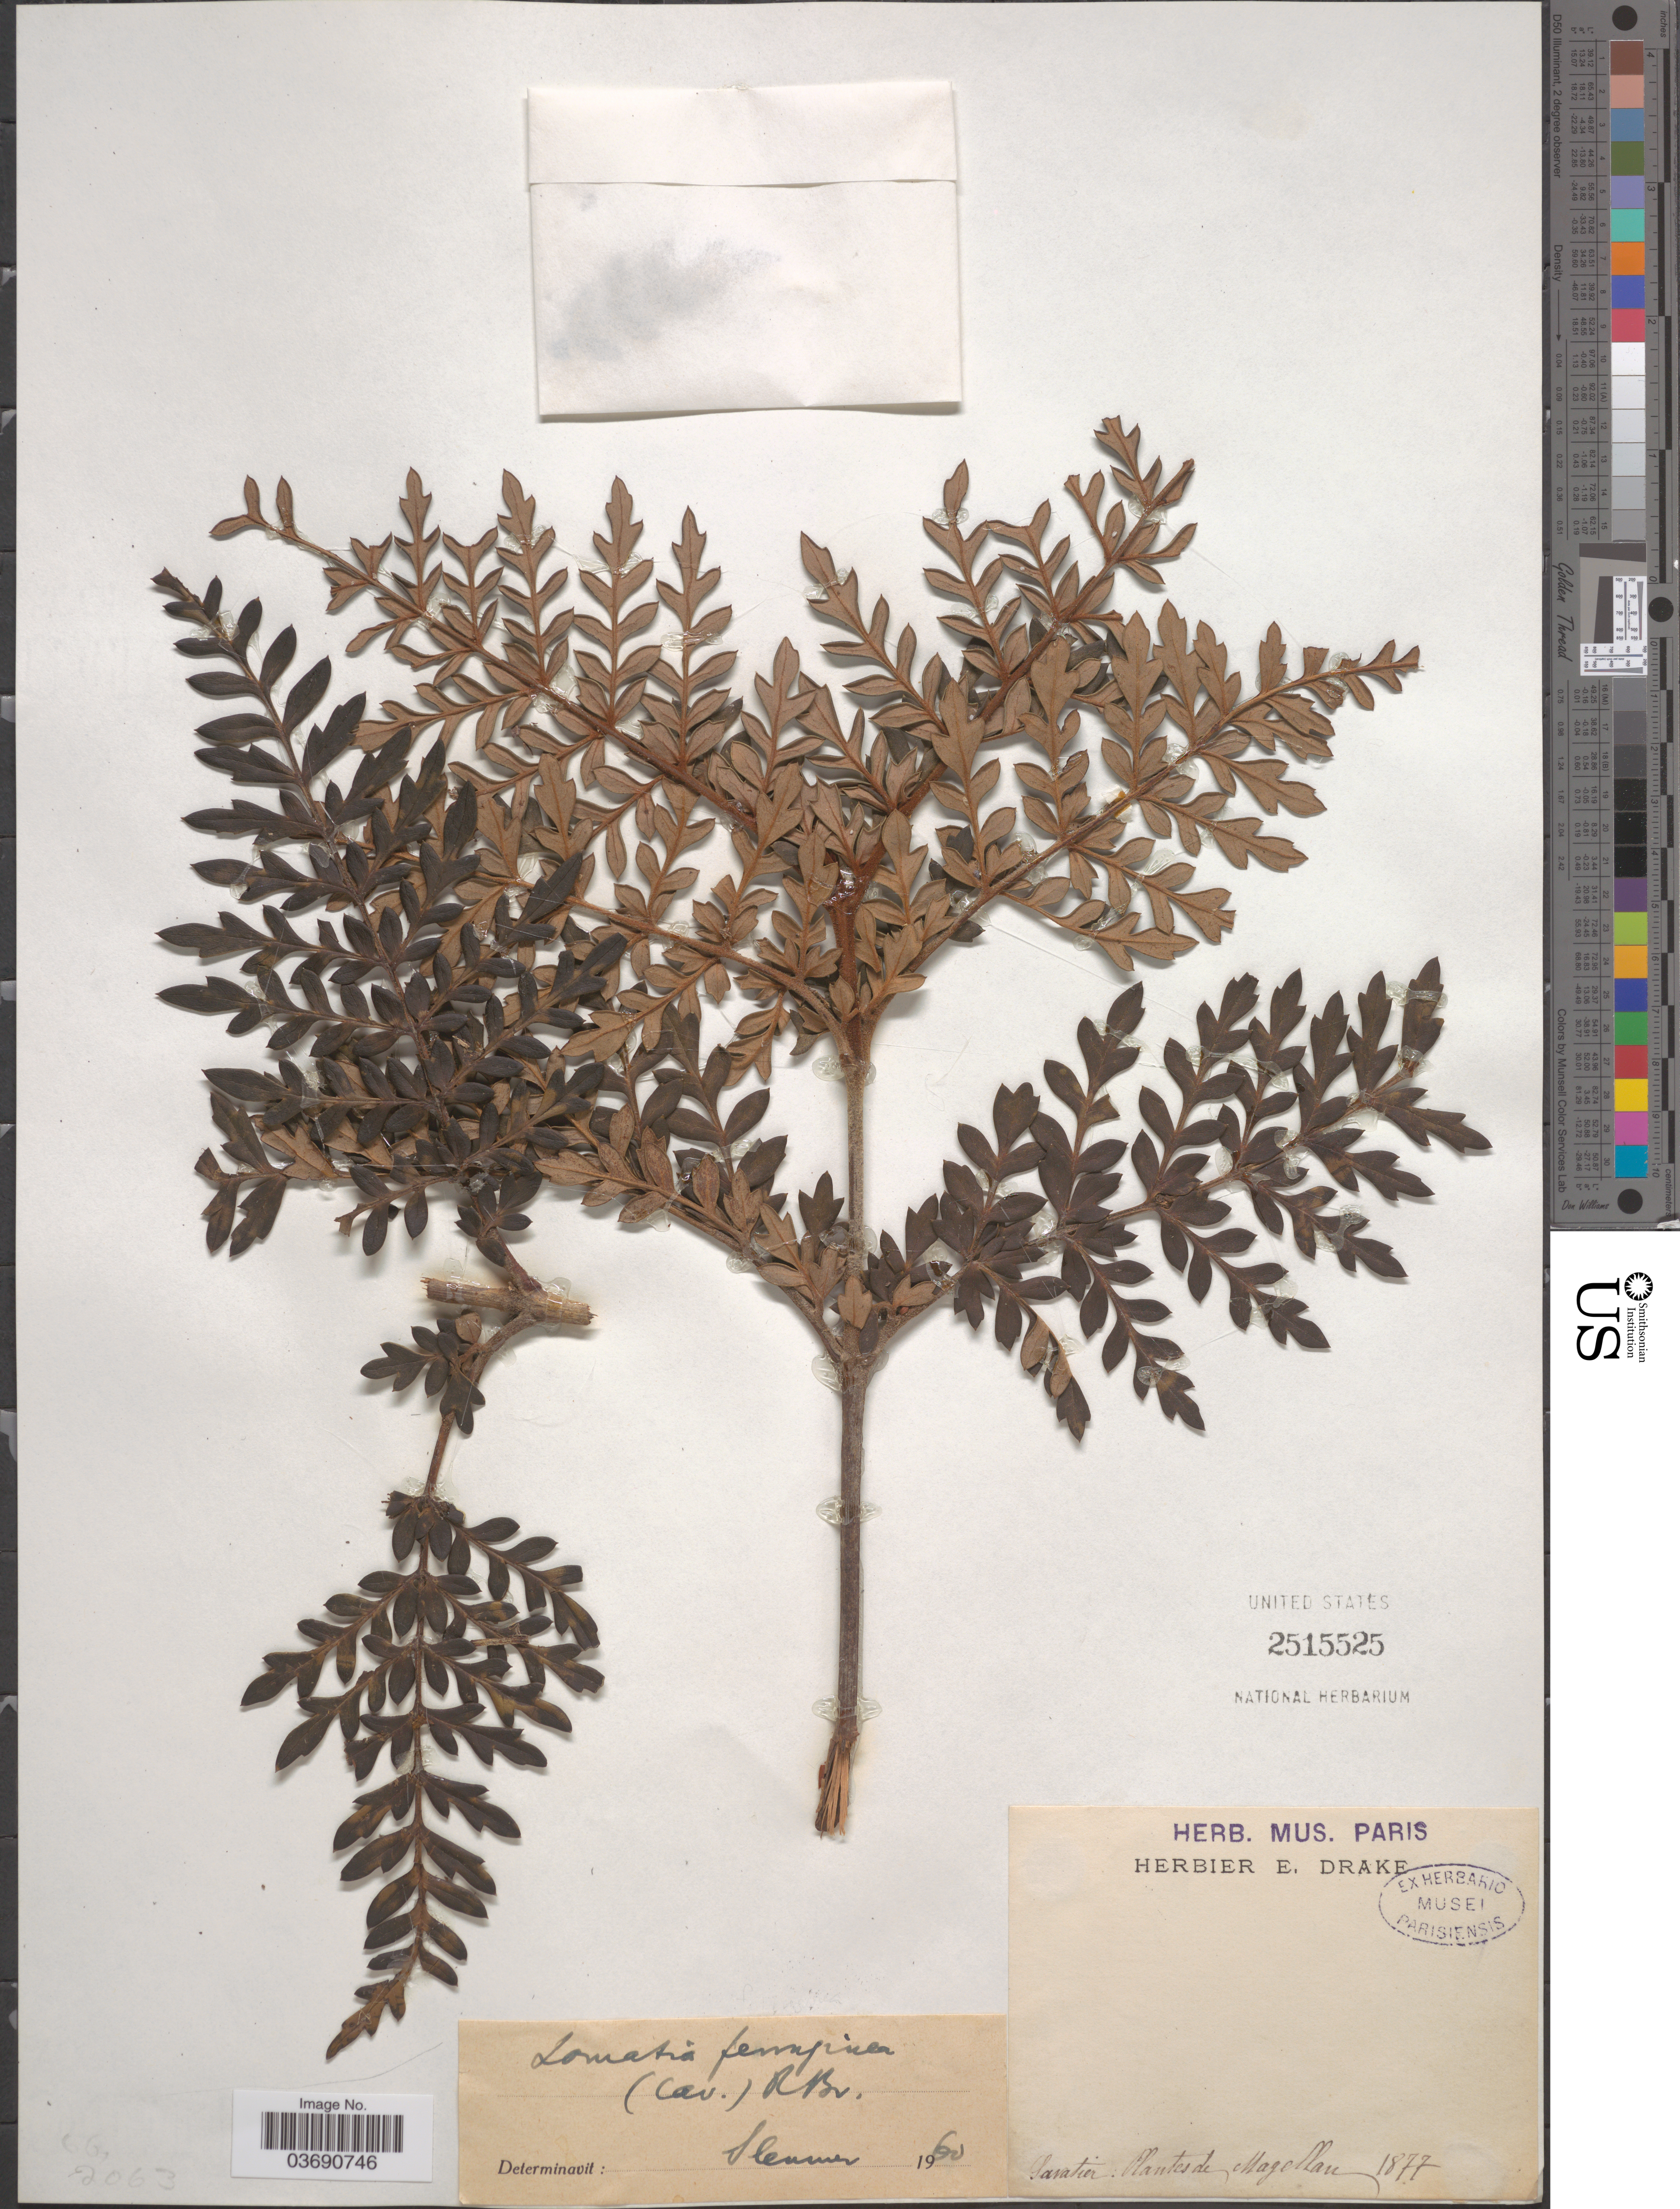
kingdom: Plantae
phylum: Tracheophyta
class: Magnoliopsida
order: Proteales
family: Proteaceae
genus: Lomatia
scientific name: Lomatia ferruginea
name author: (Cav.) R. Br.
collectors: Savatier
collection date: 1877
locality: Magellan.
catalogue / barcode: US 2515525